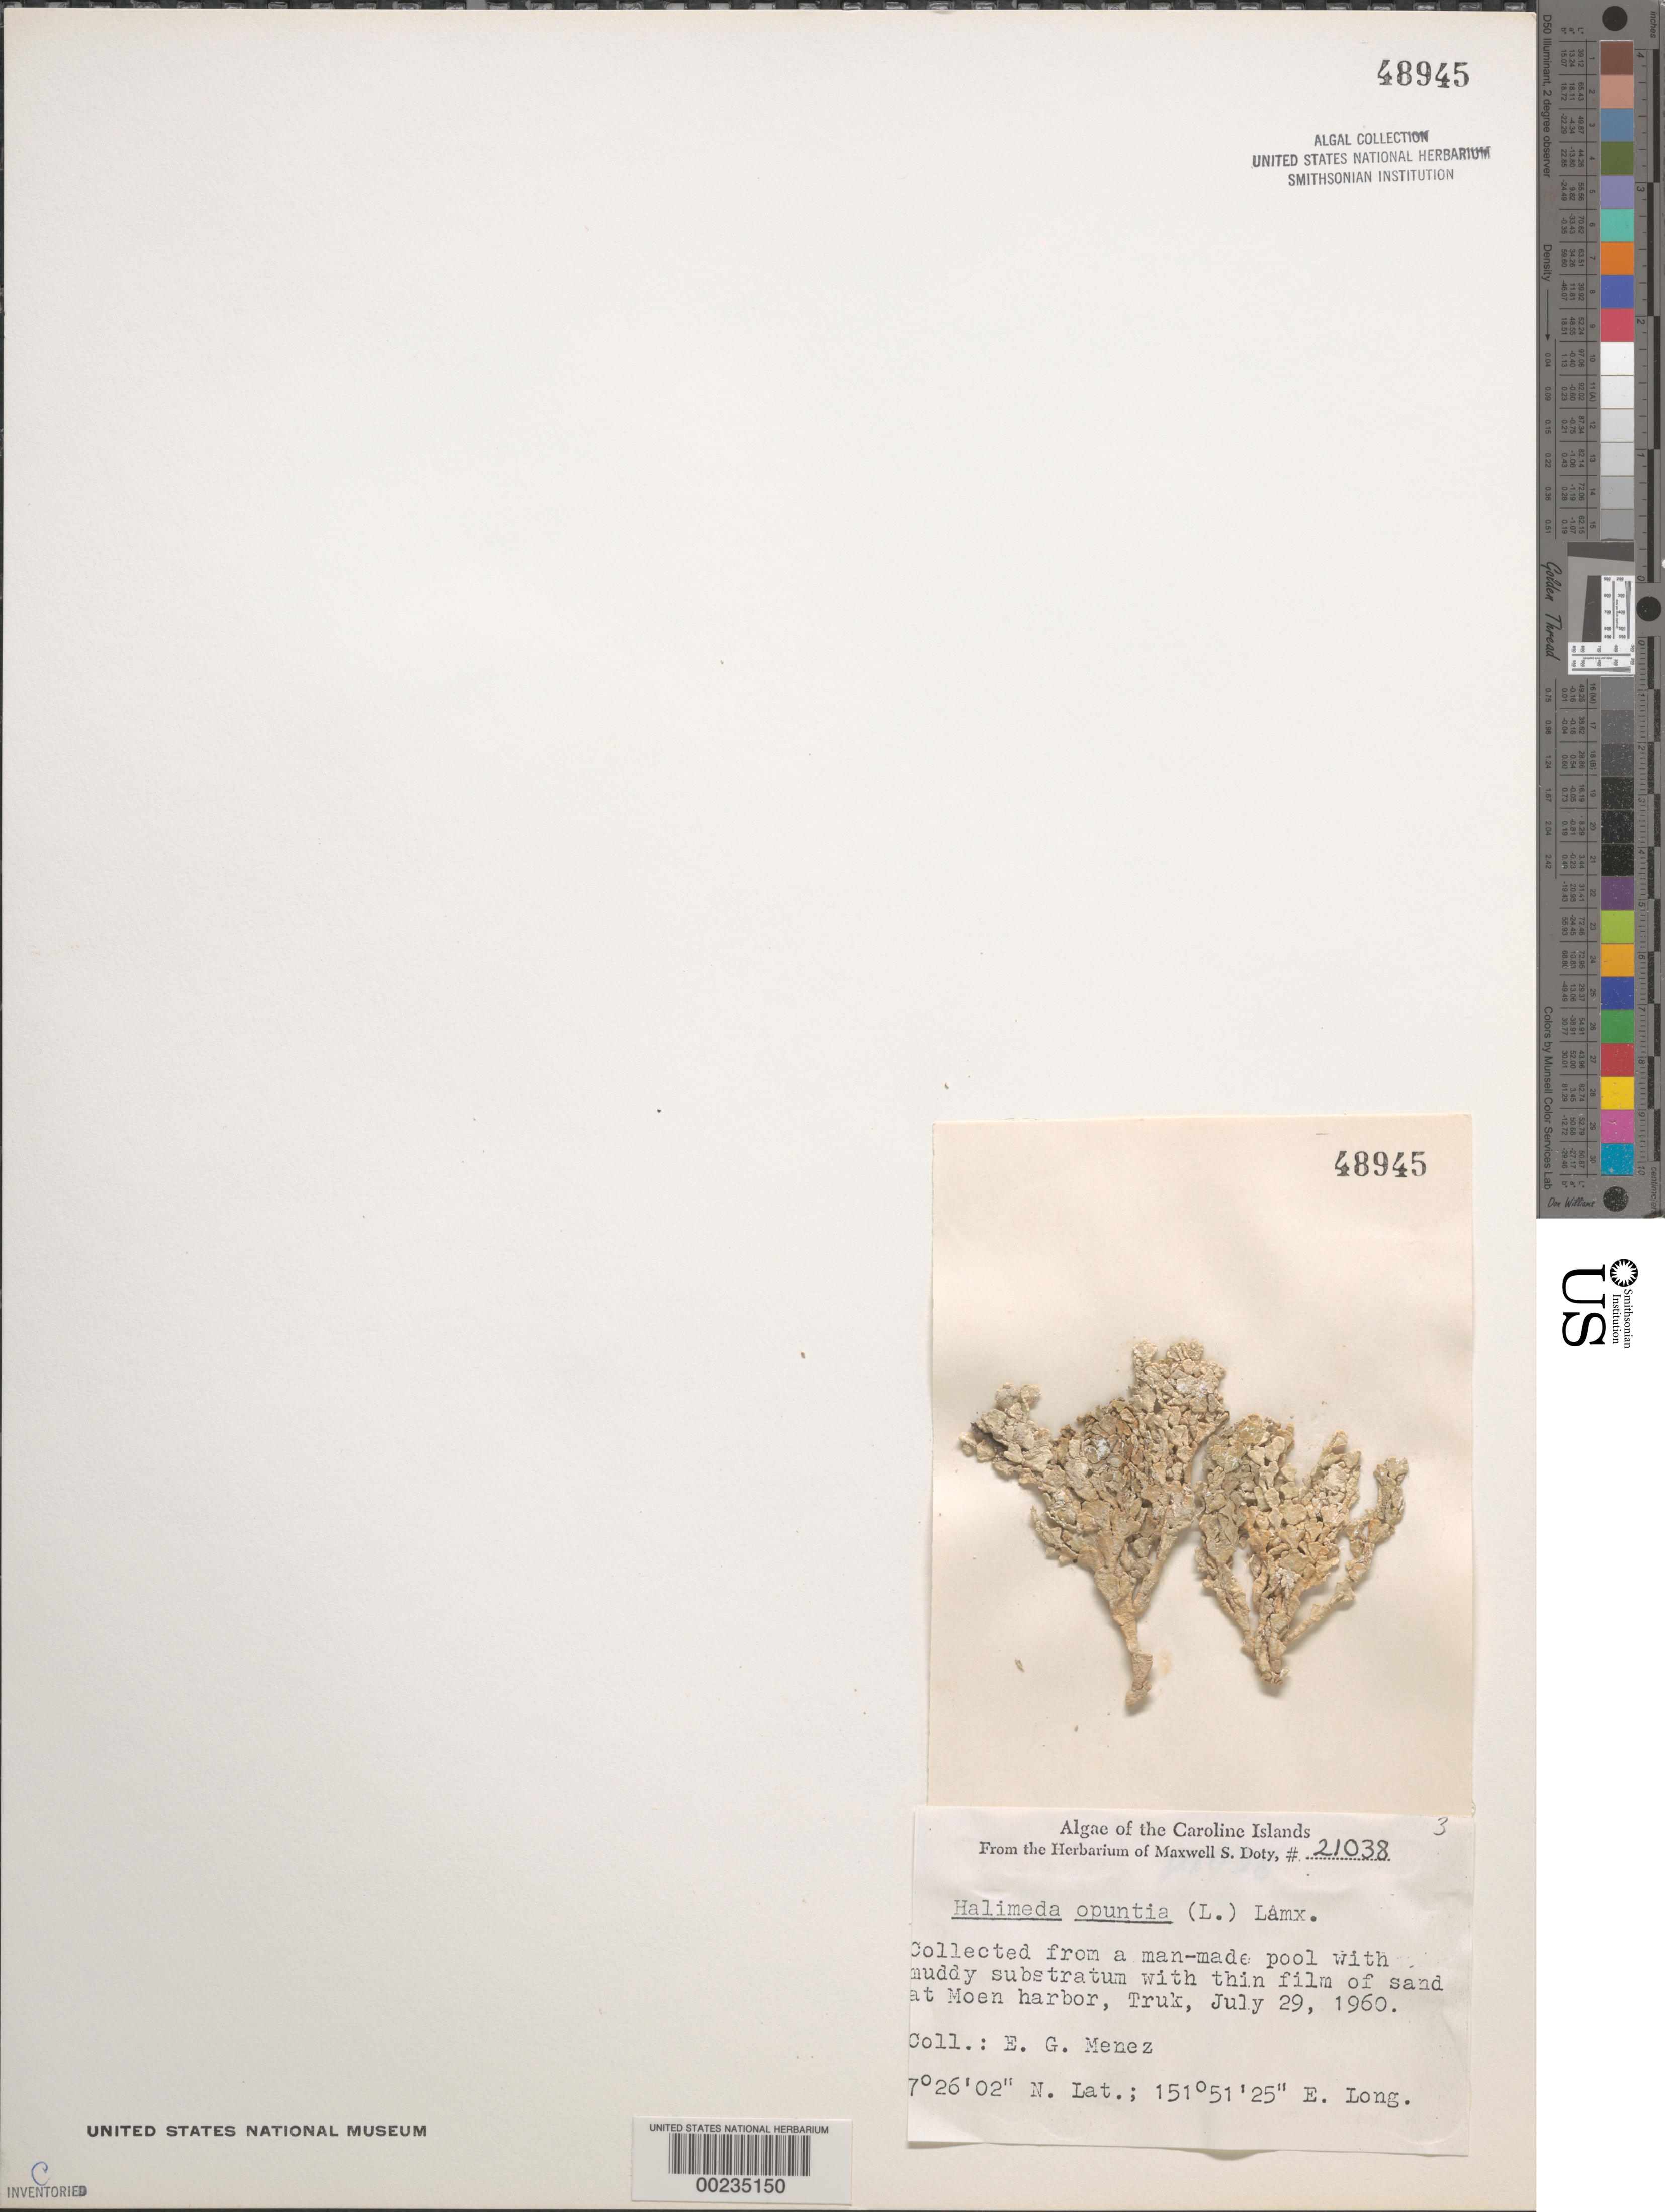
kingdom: Plantae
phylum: Chlorophyta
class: Ulvophyceae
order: Bryopsidales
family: Halimedaceae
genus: Halimeda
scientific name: Halimeda opuntia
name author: (L.) J.V.Lamouroux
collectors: Meñez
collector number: MSD 21038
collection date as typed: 29 Jul 1960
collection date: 1960-07-29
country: Micronesia, Federated States of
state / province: Truk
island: Moen [Wono]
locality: Moen Harbor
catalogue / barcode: US 48945